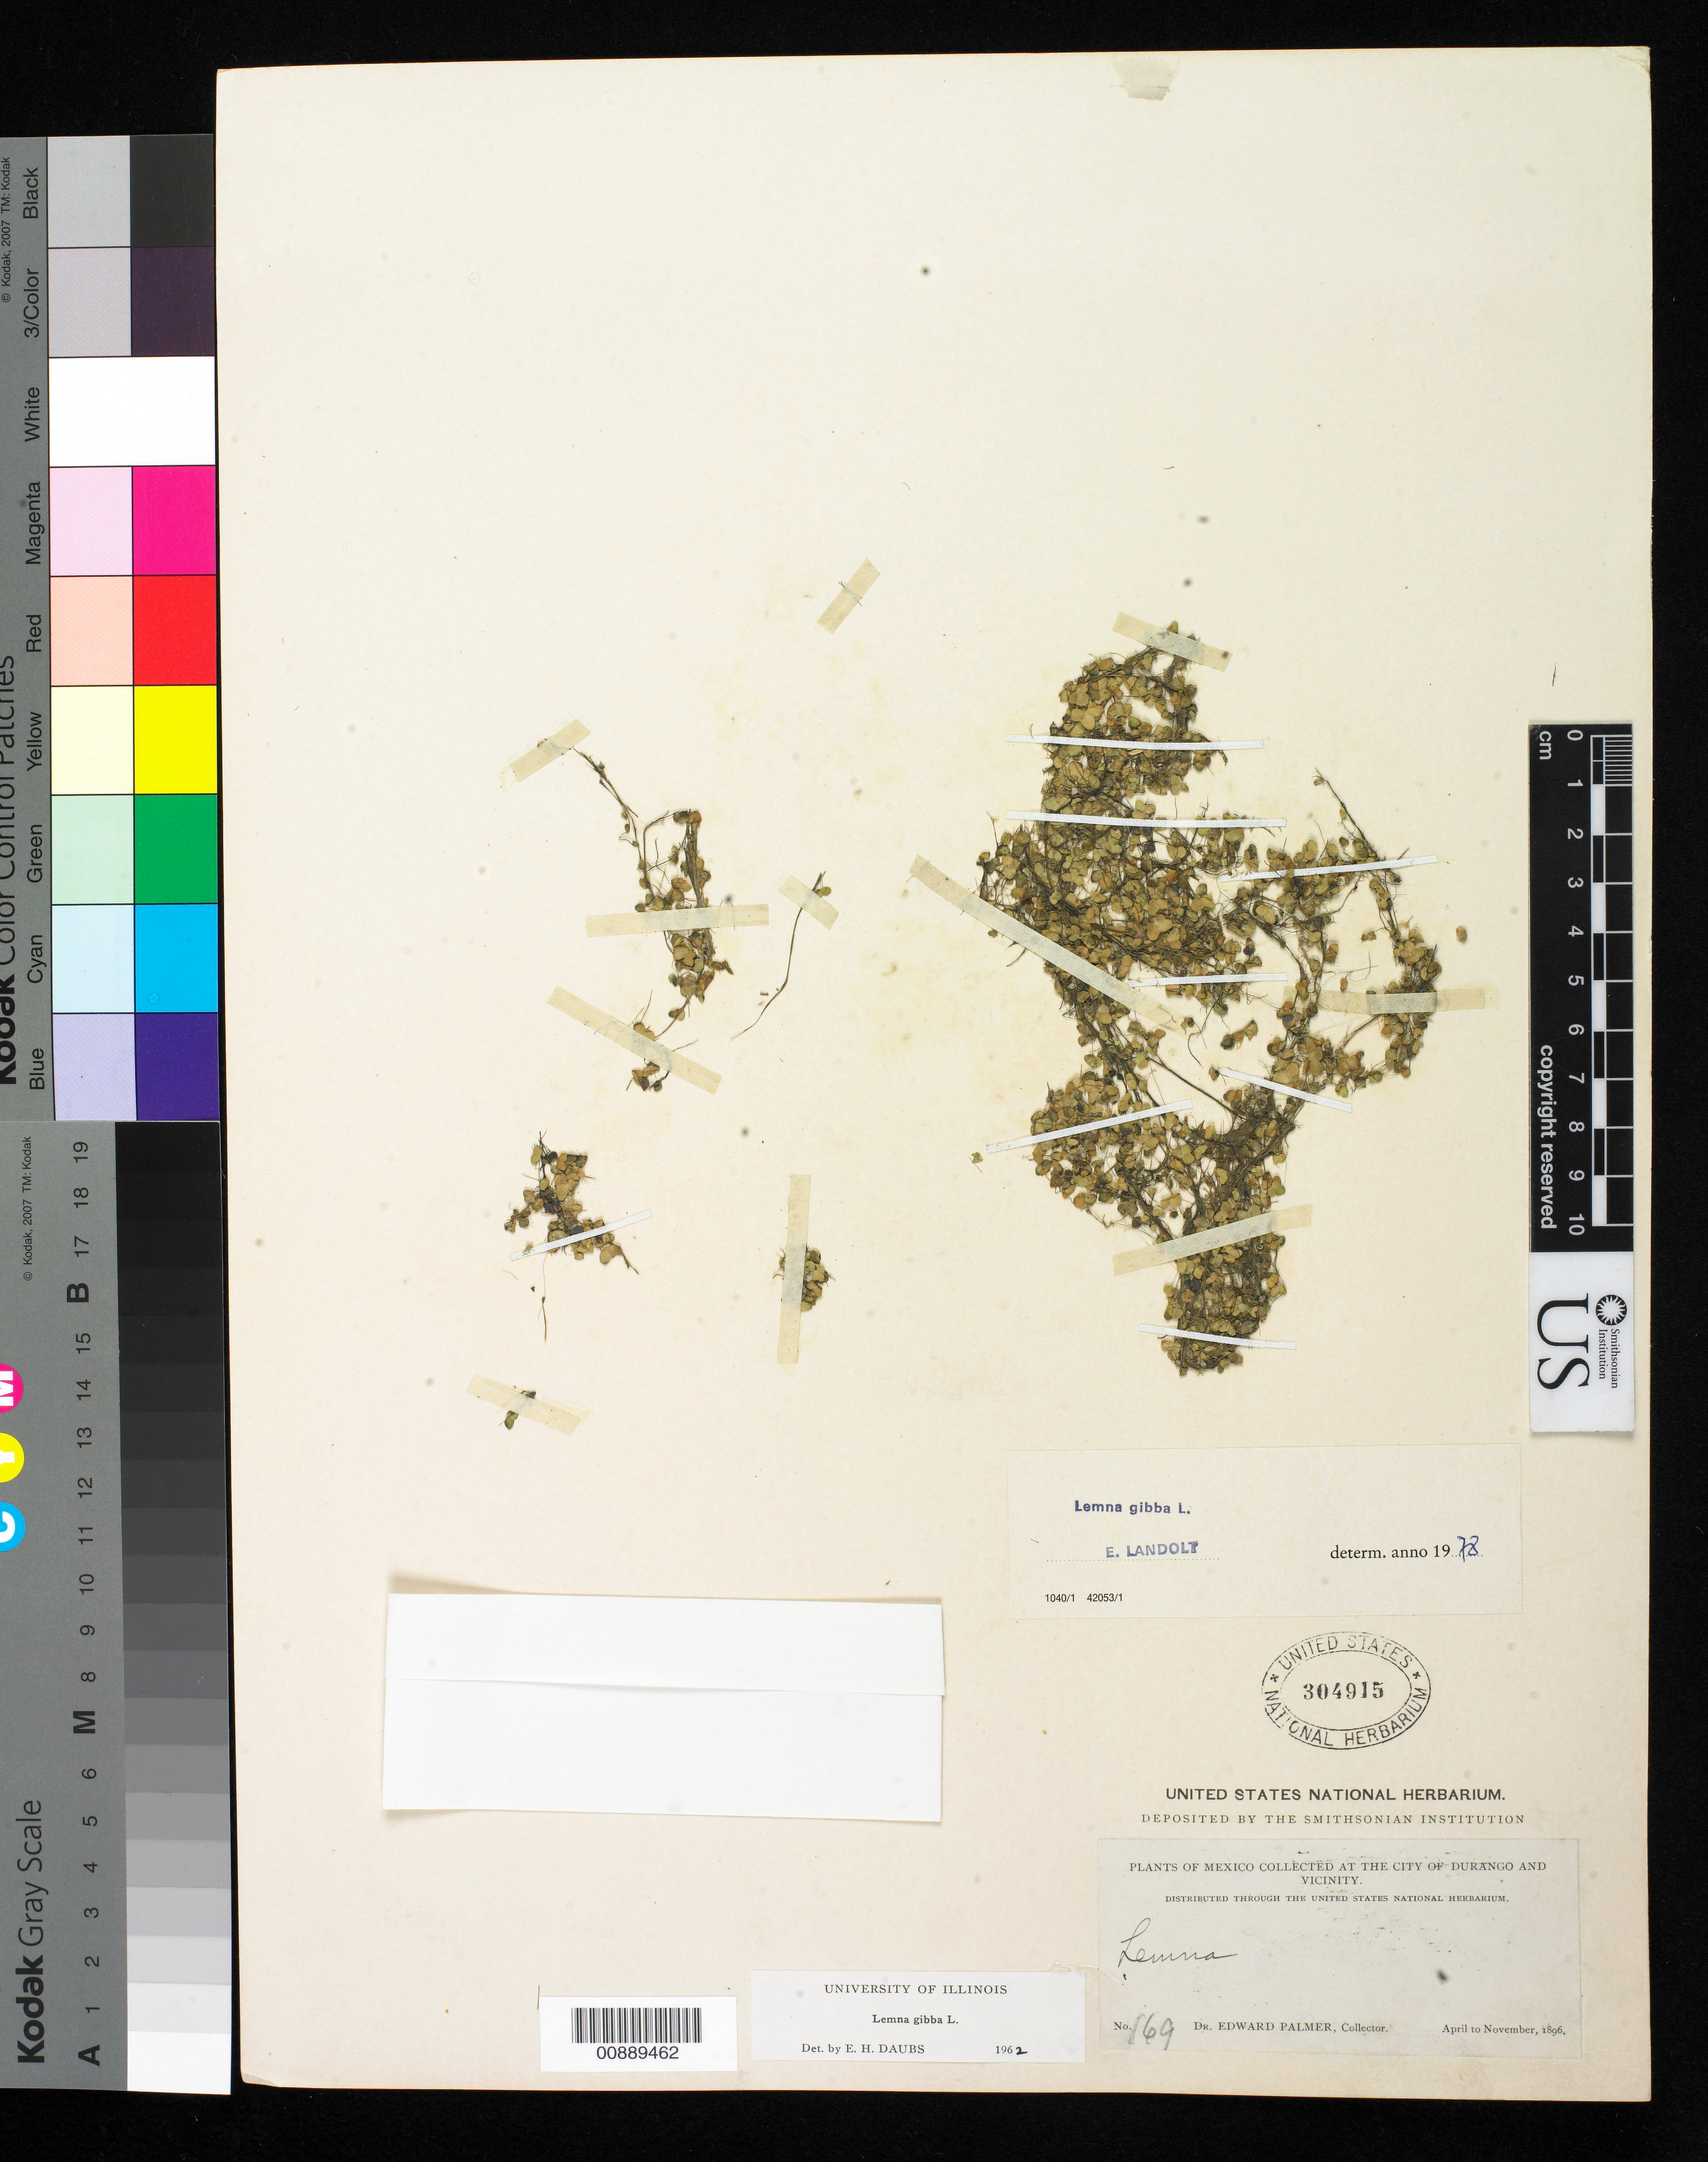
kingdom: Plantae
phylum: Tracheophyta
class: Liliopsida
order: Alismatales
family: Araceae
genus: Lemna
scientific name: Lemna gibba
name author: L.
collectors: E. Palmer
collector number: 169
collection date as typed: Apr 1896 to -- Nov 1896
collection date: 1896-04/1896-11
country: Mexico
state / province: Durango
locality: City of Durango and vicinity.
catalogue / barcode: US 304915